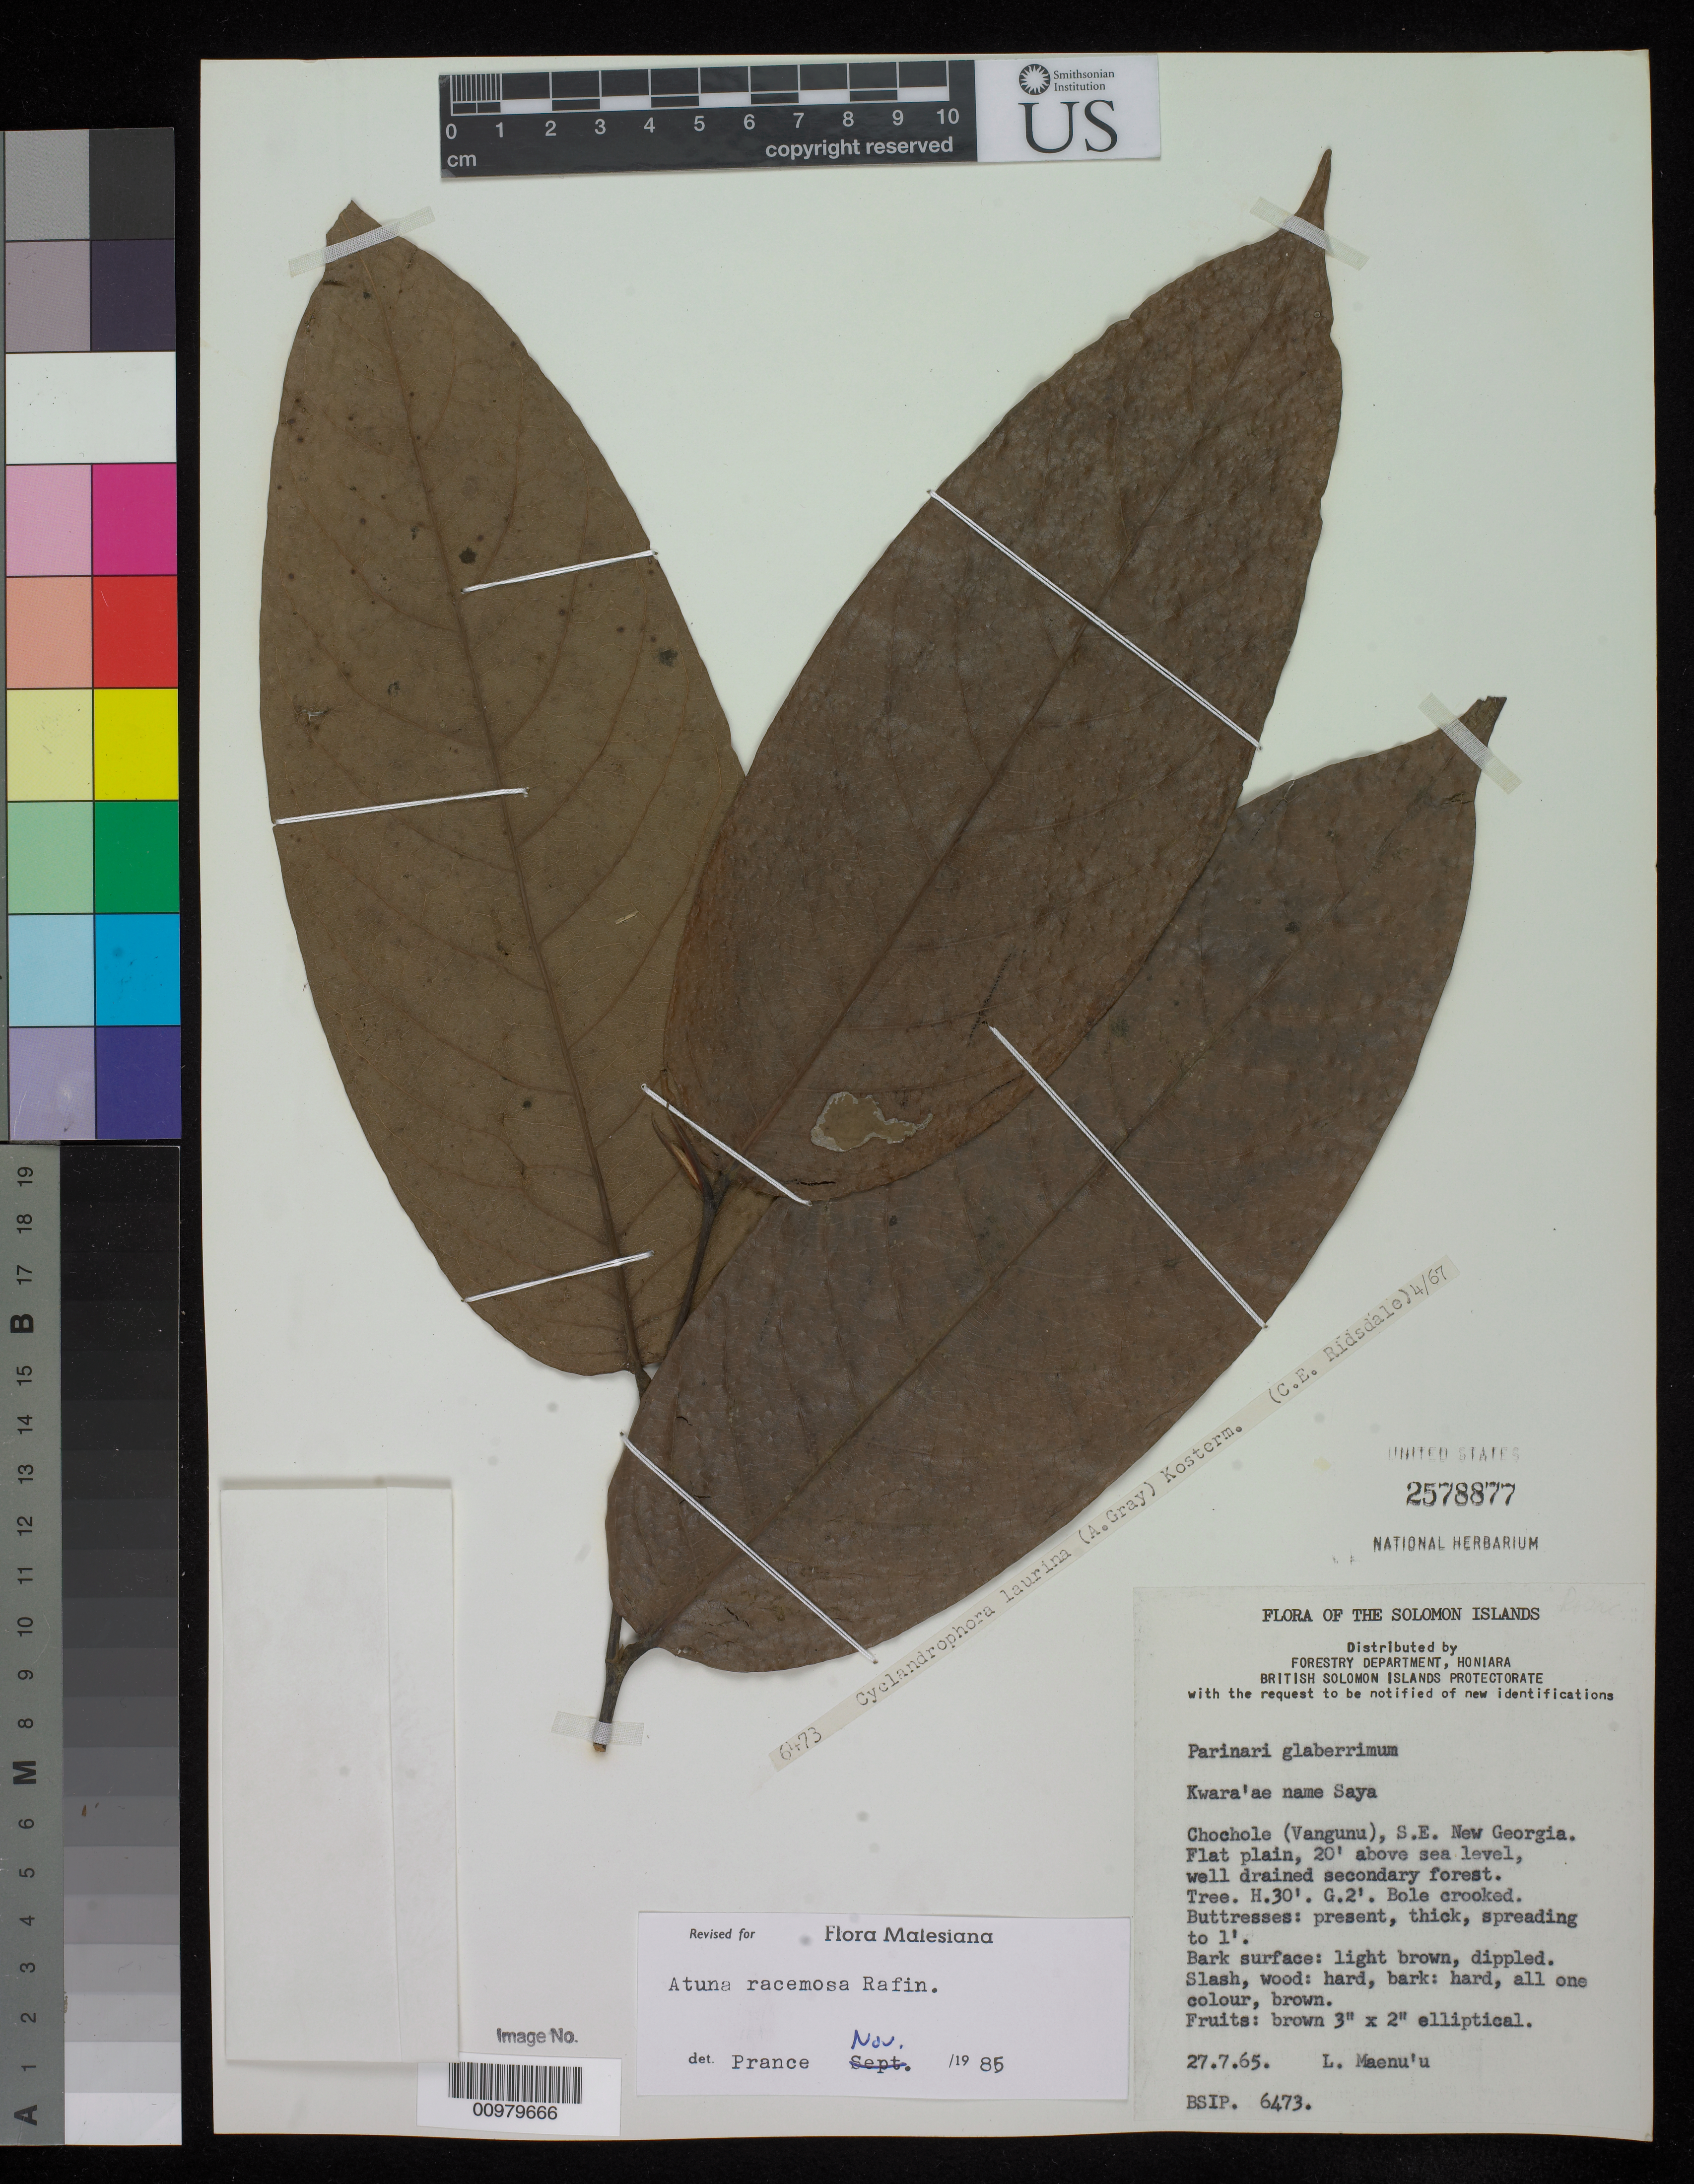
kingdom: Plantae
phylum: Tracheophyta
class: Magnoliopsida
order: Malpighiales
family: Chrysobalanaceae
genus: Atuna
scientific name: Atuna racemosa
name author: Raf.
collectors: L. Maenu'u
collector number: BSIP 6473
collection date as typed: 07 Jul 1965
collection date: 1965-07-07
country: Solomon Islands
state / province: Western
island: Vangunu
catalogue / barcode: US 2578877